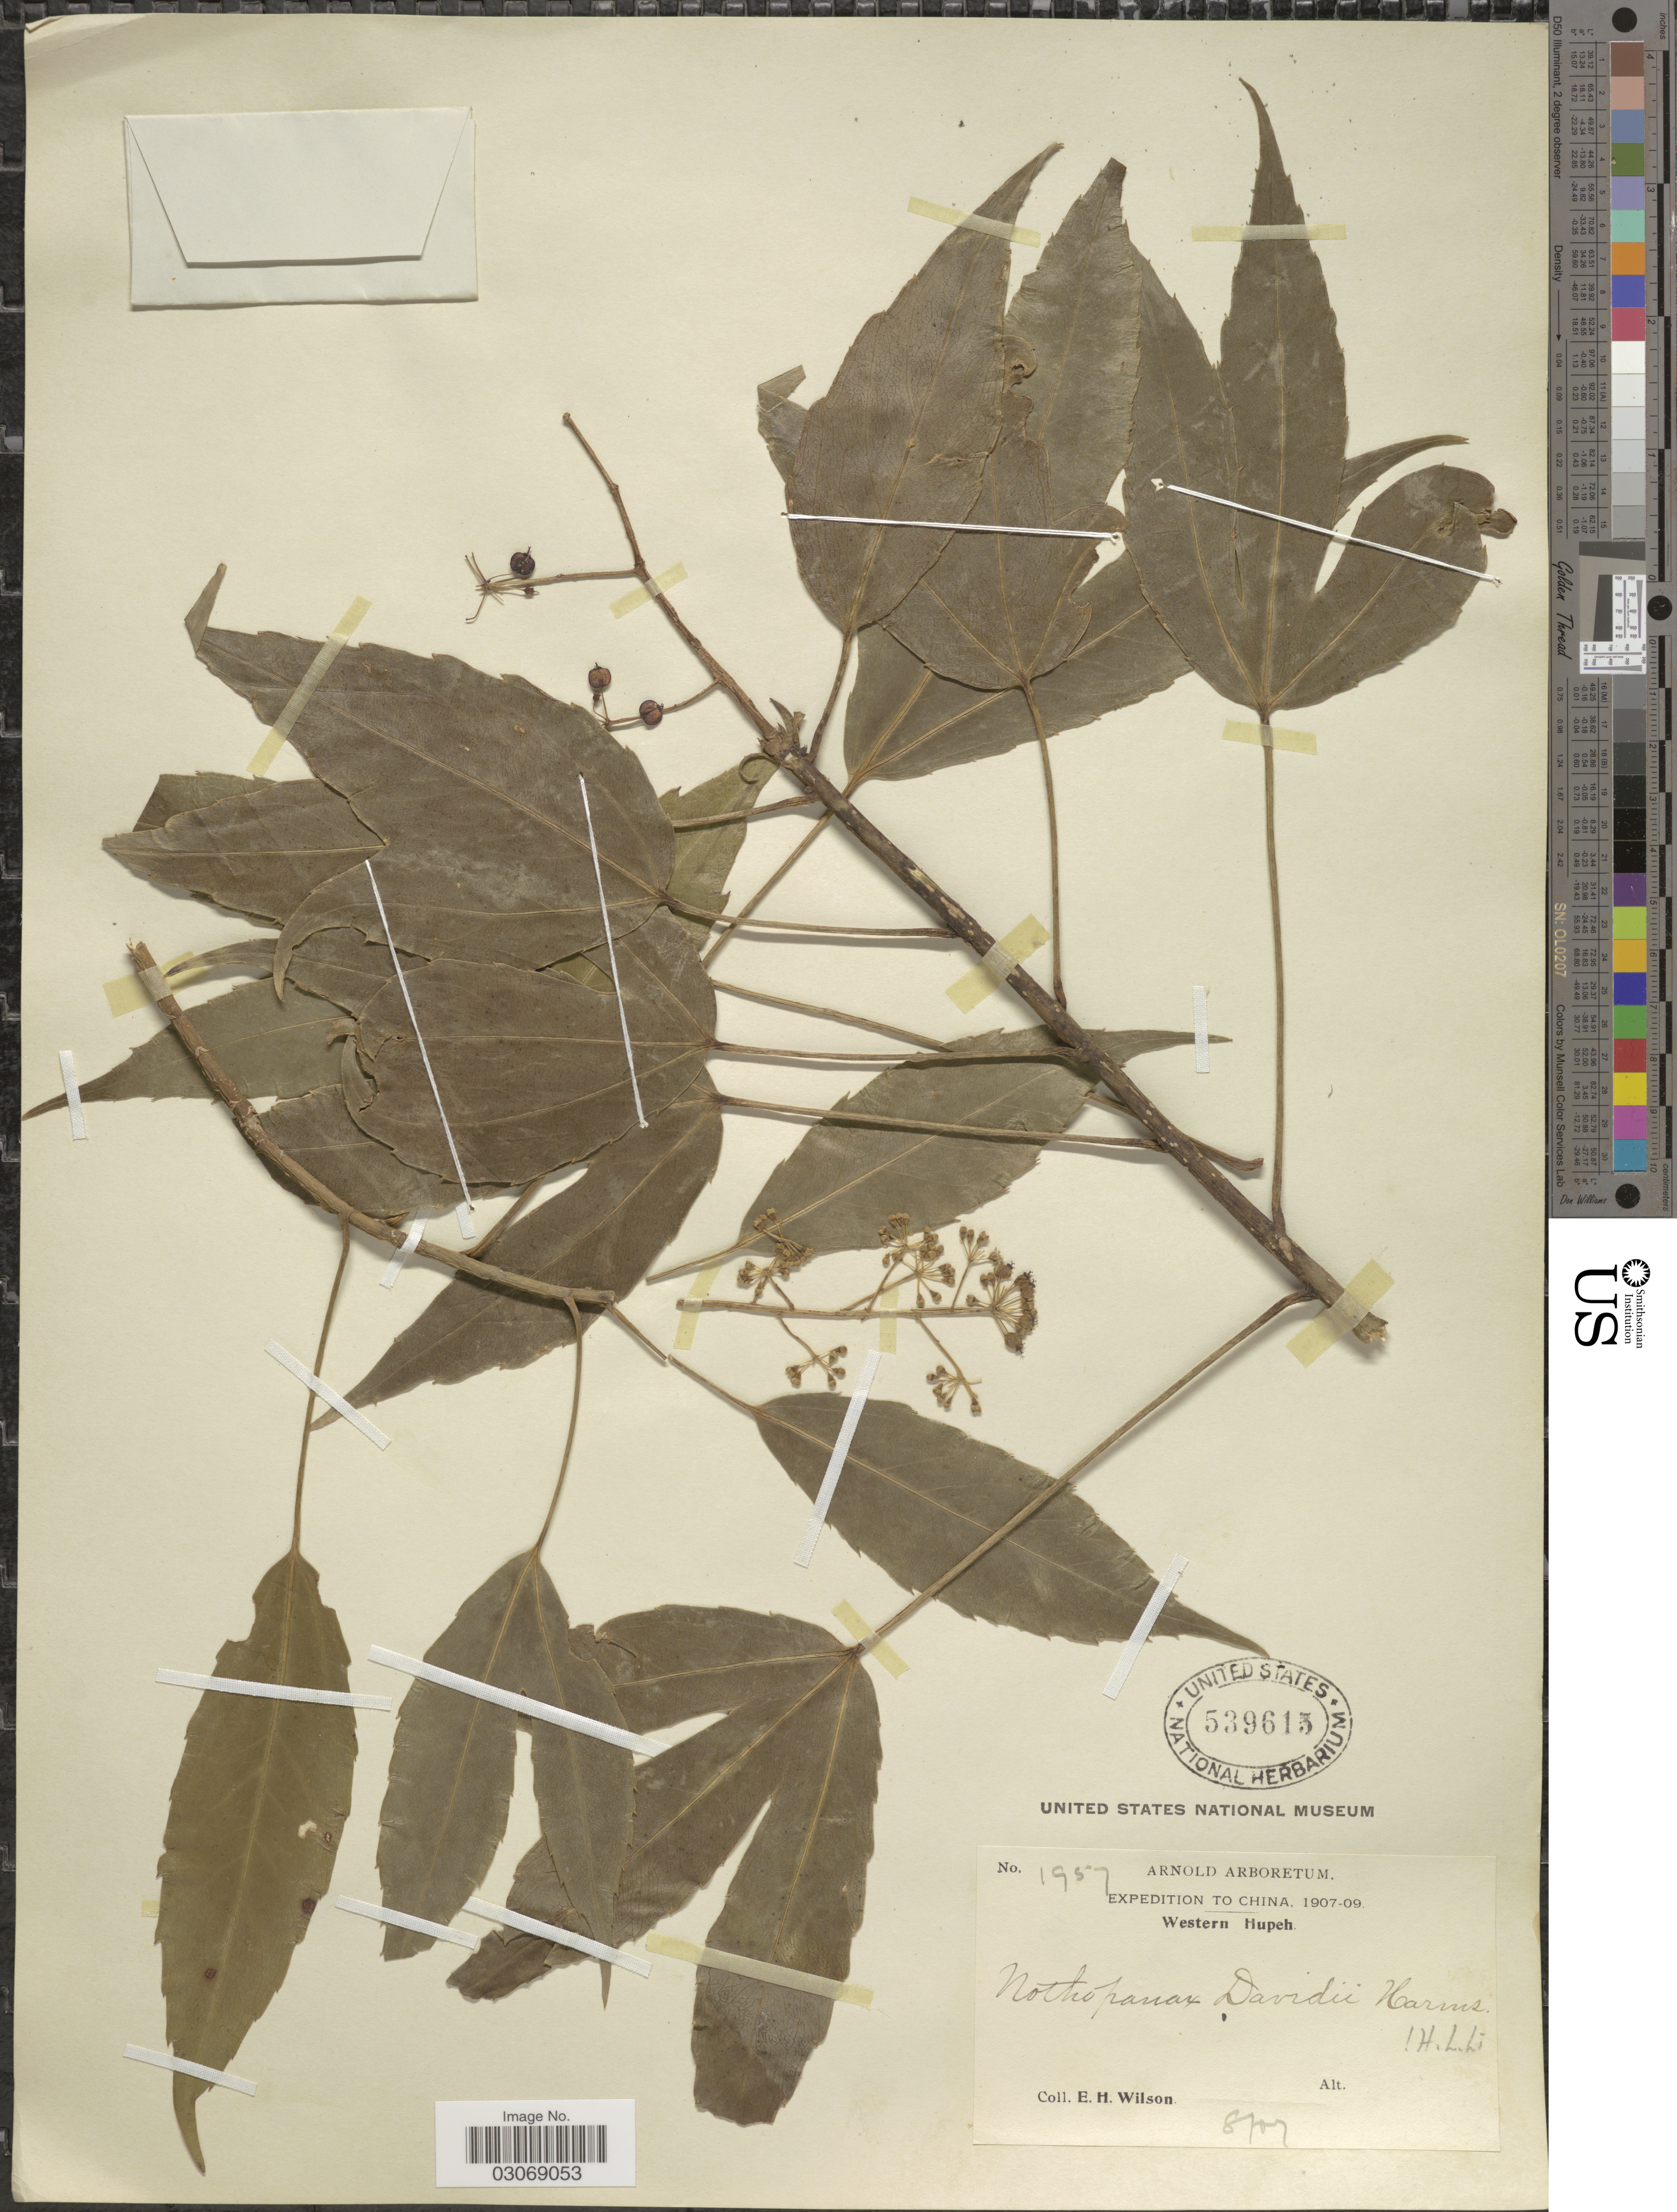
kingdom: Plantae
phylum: Tracheophyta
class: Magnoliopsida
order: Apiales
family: Araliaceae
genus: Nothopanax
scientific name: Nothopanax davidii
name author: (Franch.) Harms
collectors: E. Wilson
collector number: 1957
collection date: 1907-08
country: China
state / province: Hubei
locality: Western Hupeh.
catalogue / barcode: US 539615